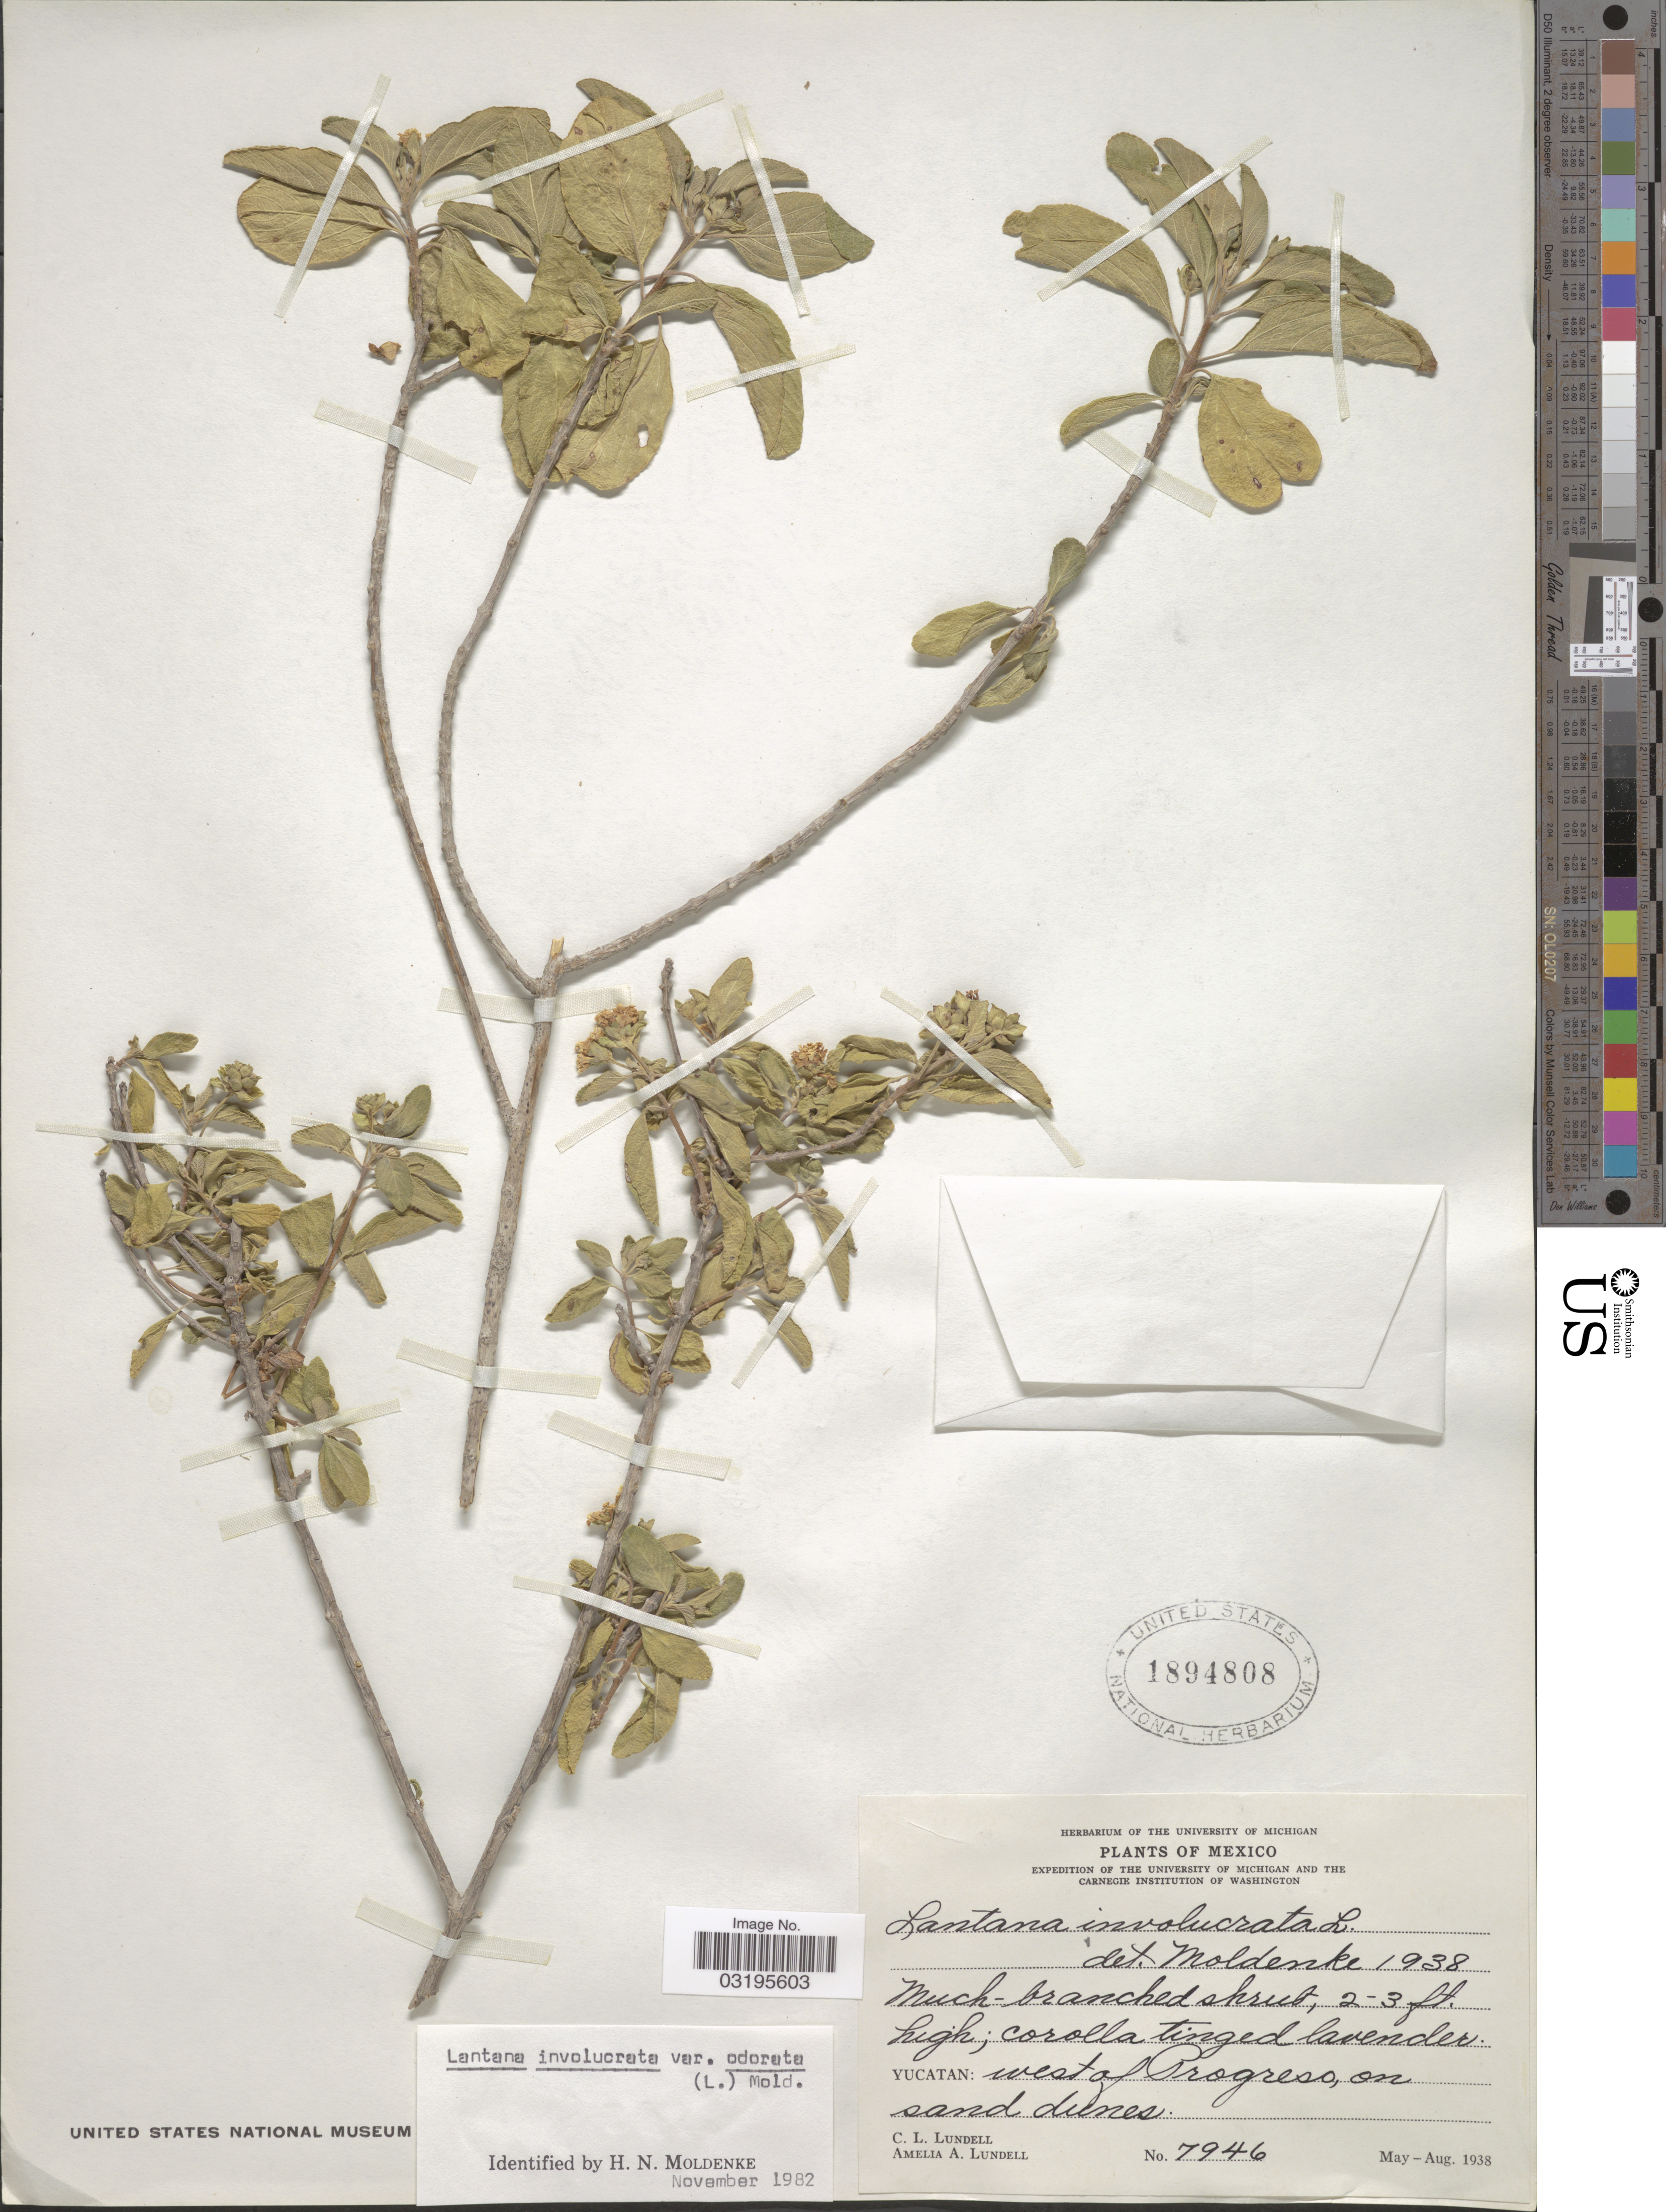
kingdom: Plantae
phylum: Tracheophyta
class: Magnoliopsida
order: Lamiales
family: Verbenaceae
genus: Lantana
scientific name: Lantana involucrata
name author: L.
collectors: C. L. Lundell & A. A. Lundell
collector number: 7946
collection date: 1938-05/1938-08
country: Mexico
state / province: Yucatán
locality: West of Progreso, on sand dunes.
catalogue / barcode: US 1894808